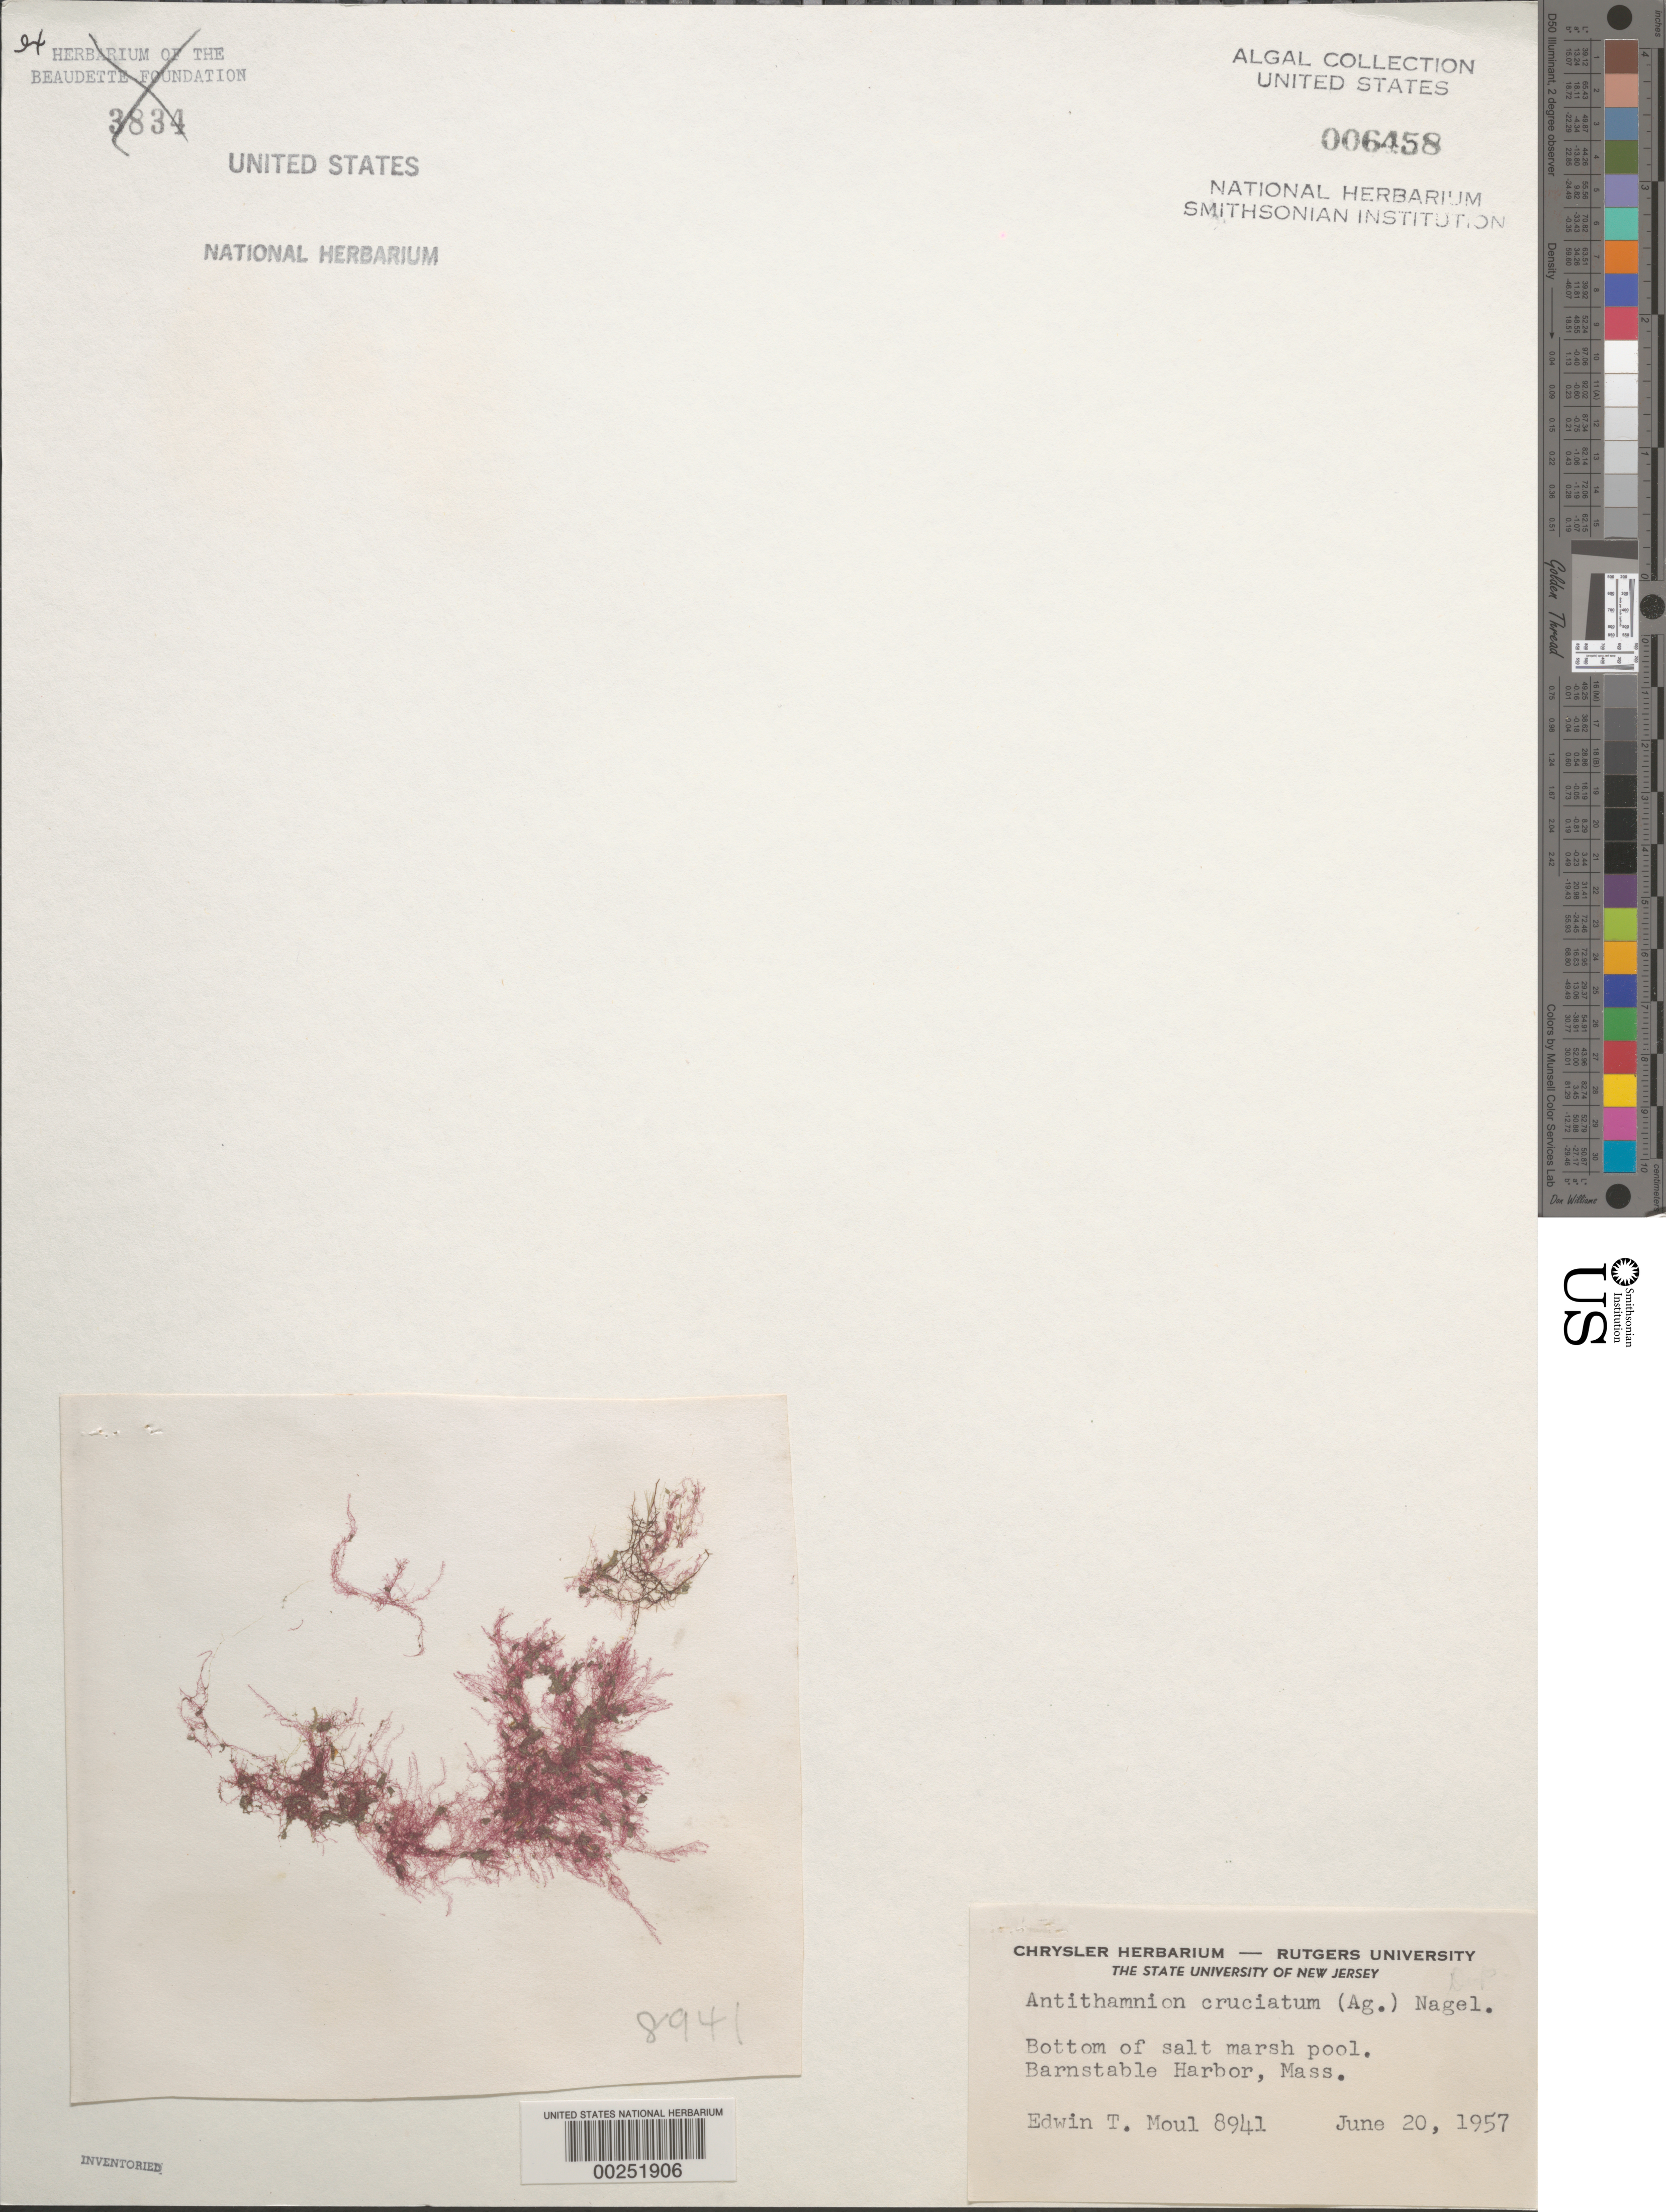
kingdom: Plantae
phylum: Rhodophyta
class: Florideophyceae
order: Ceramiales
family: Ceramiaceae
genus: Antithamnion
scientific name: Antithamnion cruciatum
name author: (C. Agardh) Näg.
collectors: E. T. Moul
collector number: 8941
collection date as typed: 20 Jun 1957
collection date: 1957-06-20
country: United States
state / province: Massachusetts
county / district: Barnstable County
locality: Barnstable Harbor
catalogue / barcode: US 6458